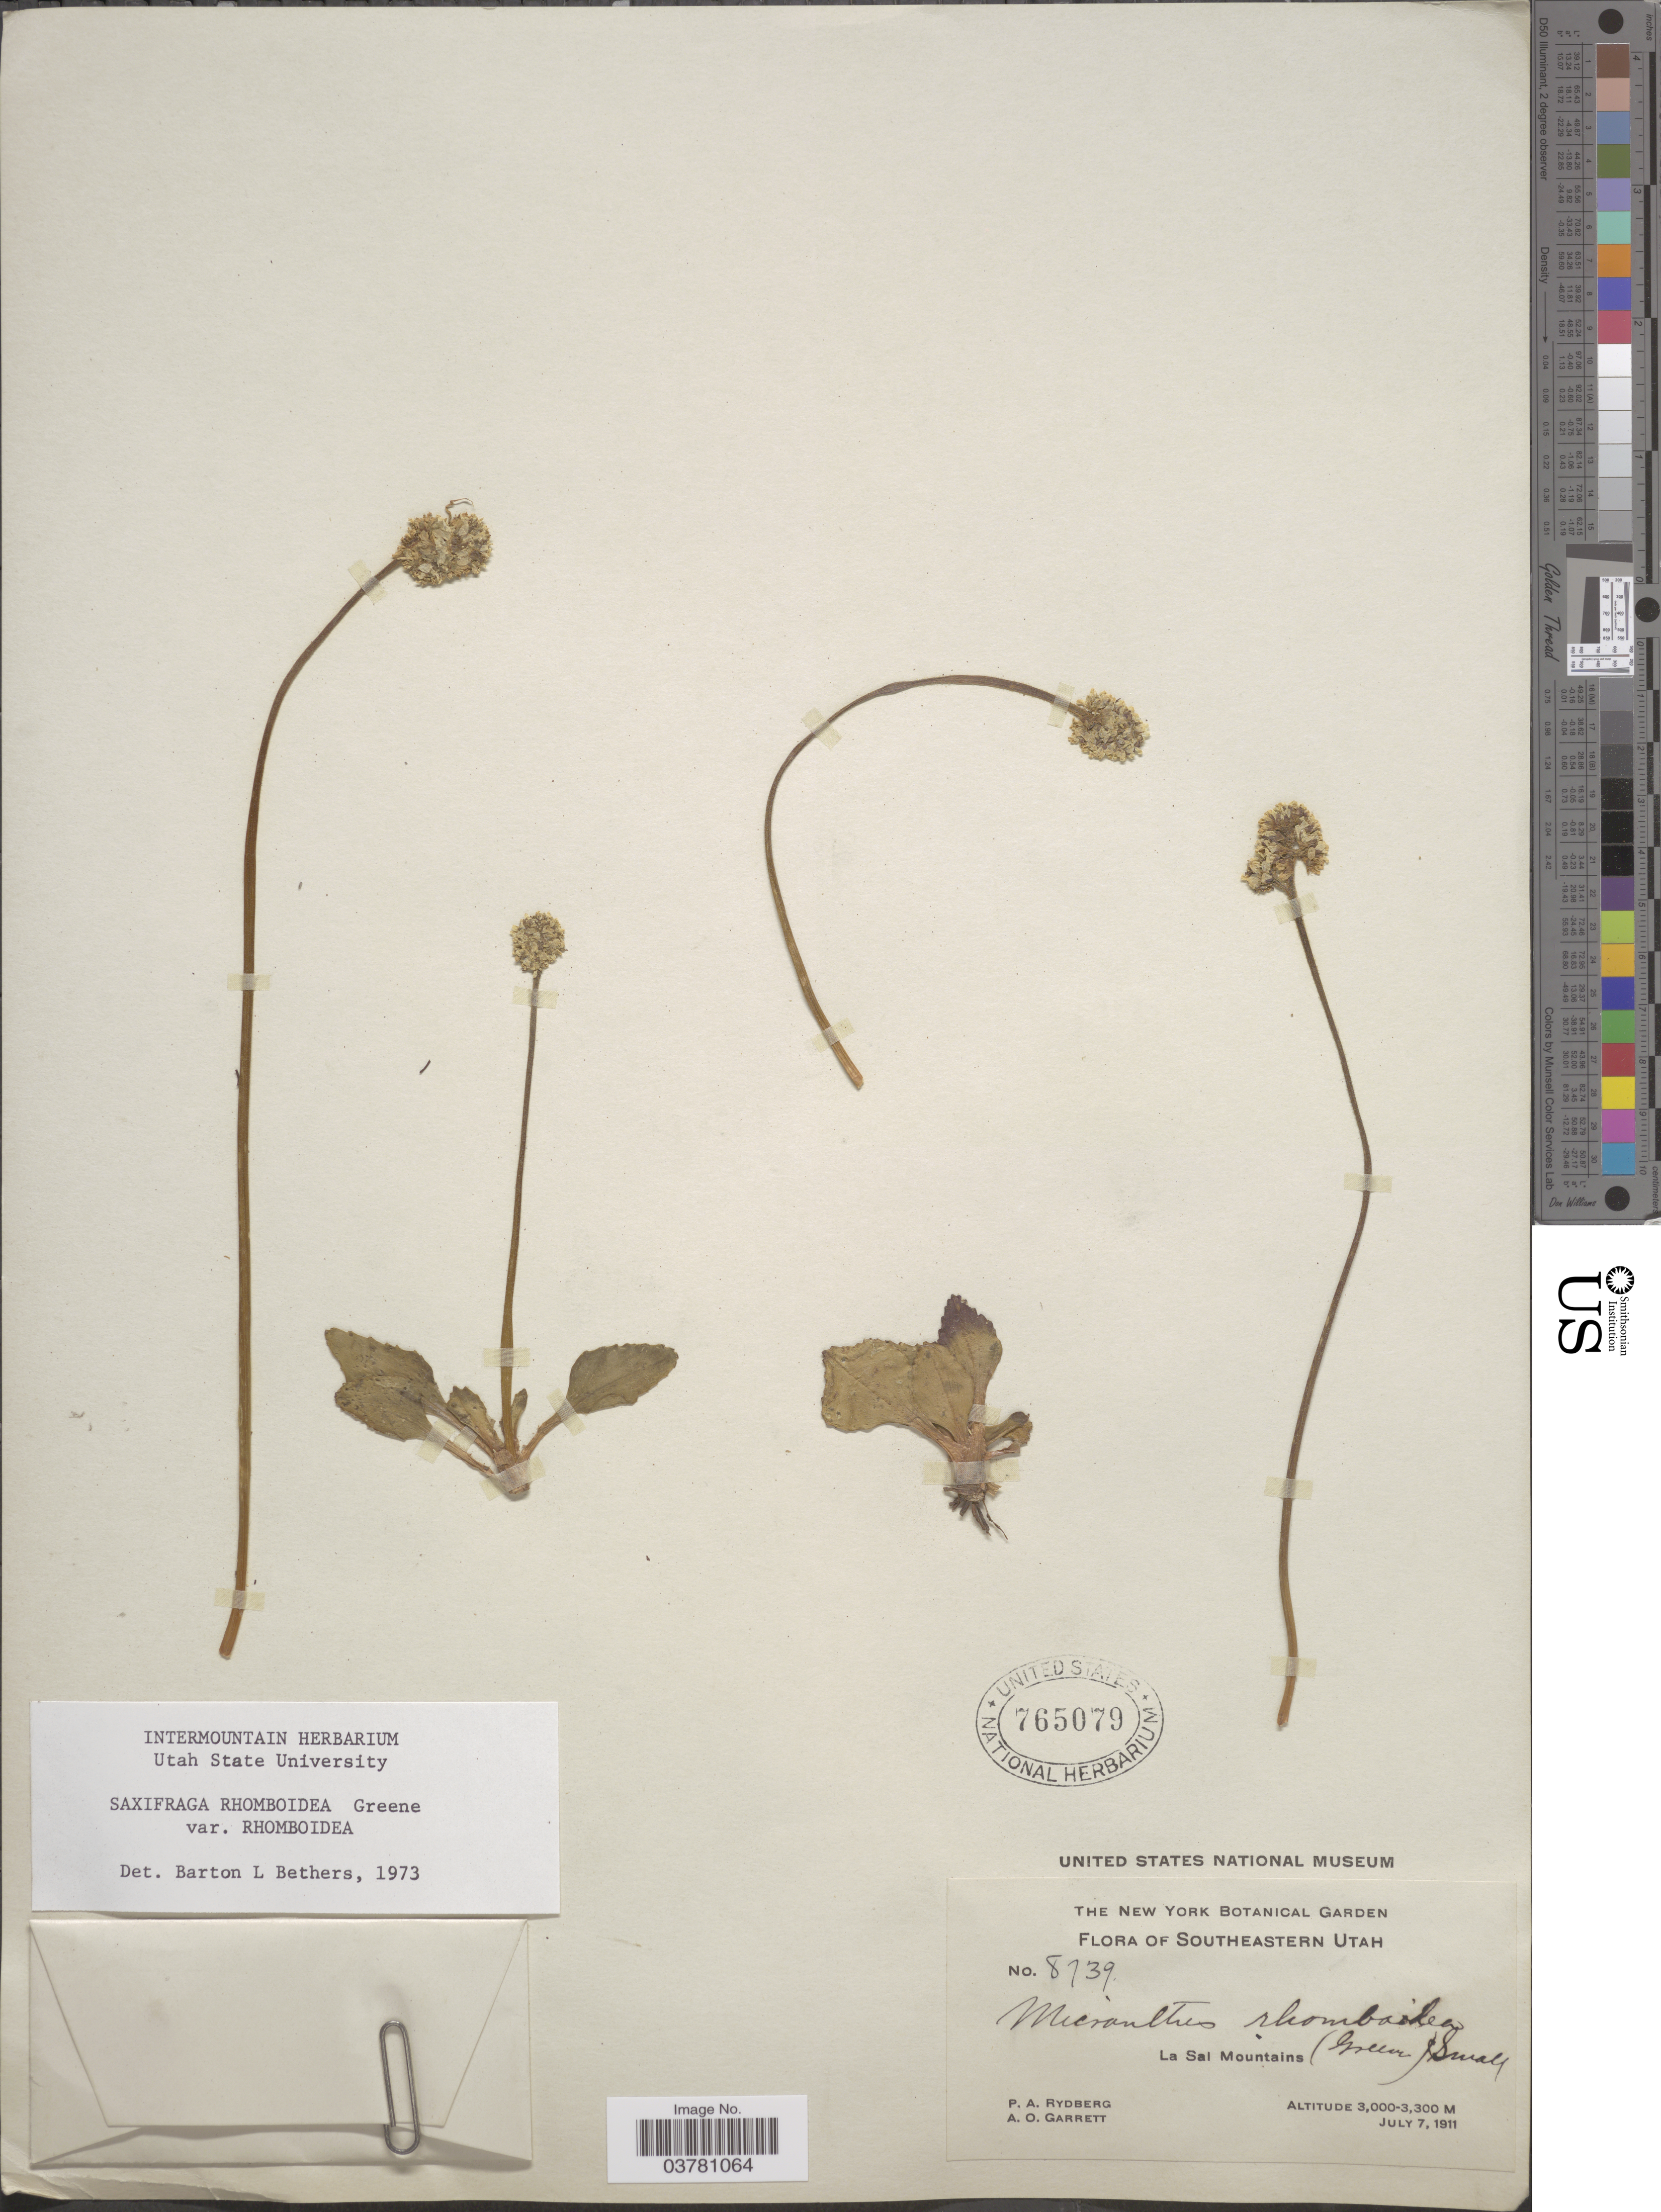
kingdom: Plantae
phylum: Tracheophyta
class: Magnoliopsida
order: Saxifragales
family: Saxifragaceae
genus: Micranthes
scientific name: Micranthes rhomboidea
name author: (Greene) Small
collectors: P. A. Rydberg & A. O. Garrett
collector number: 8739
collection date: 1911-07-07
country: United States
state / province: Utah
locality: Southeastern Utah. La Sal Mountains.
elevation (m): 3000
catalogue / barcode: US 765079